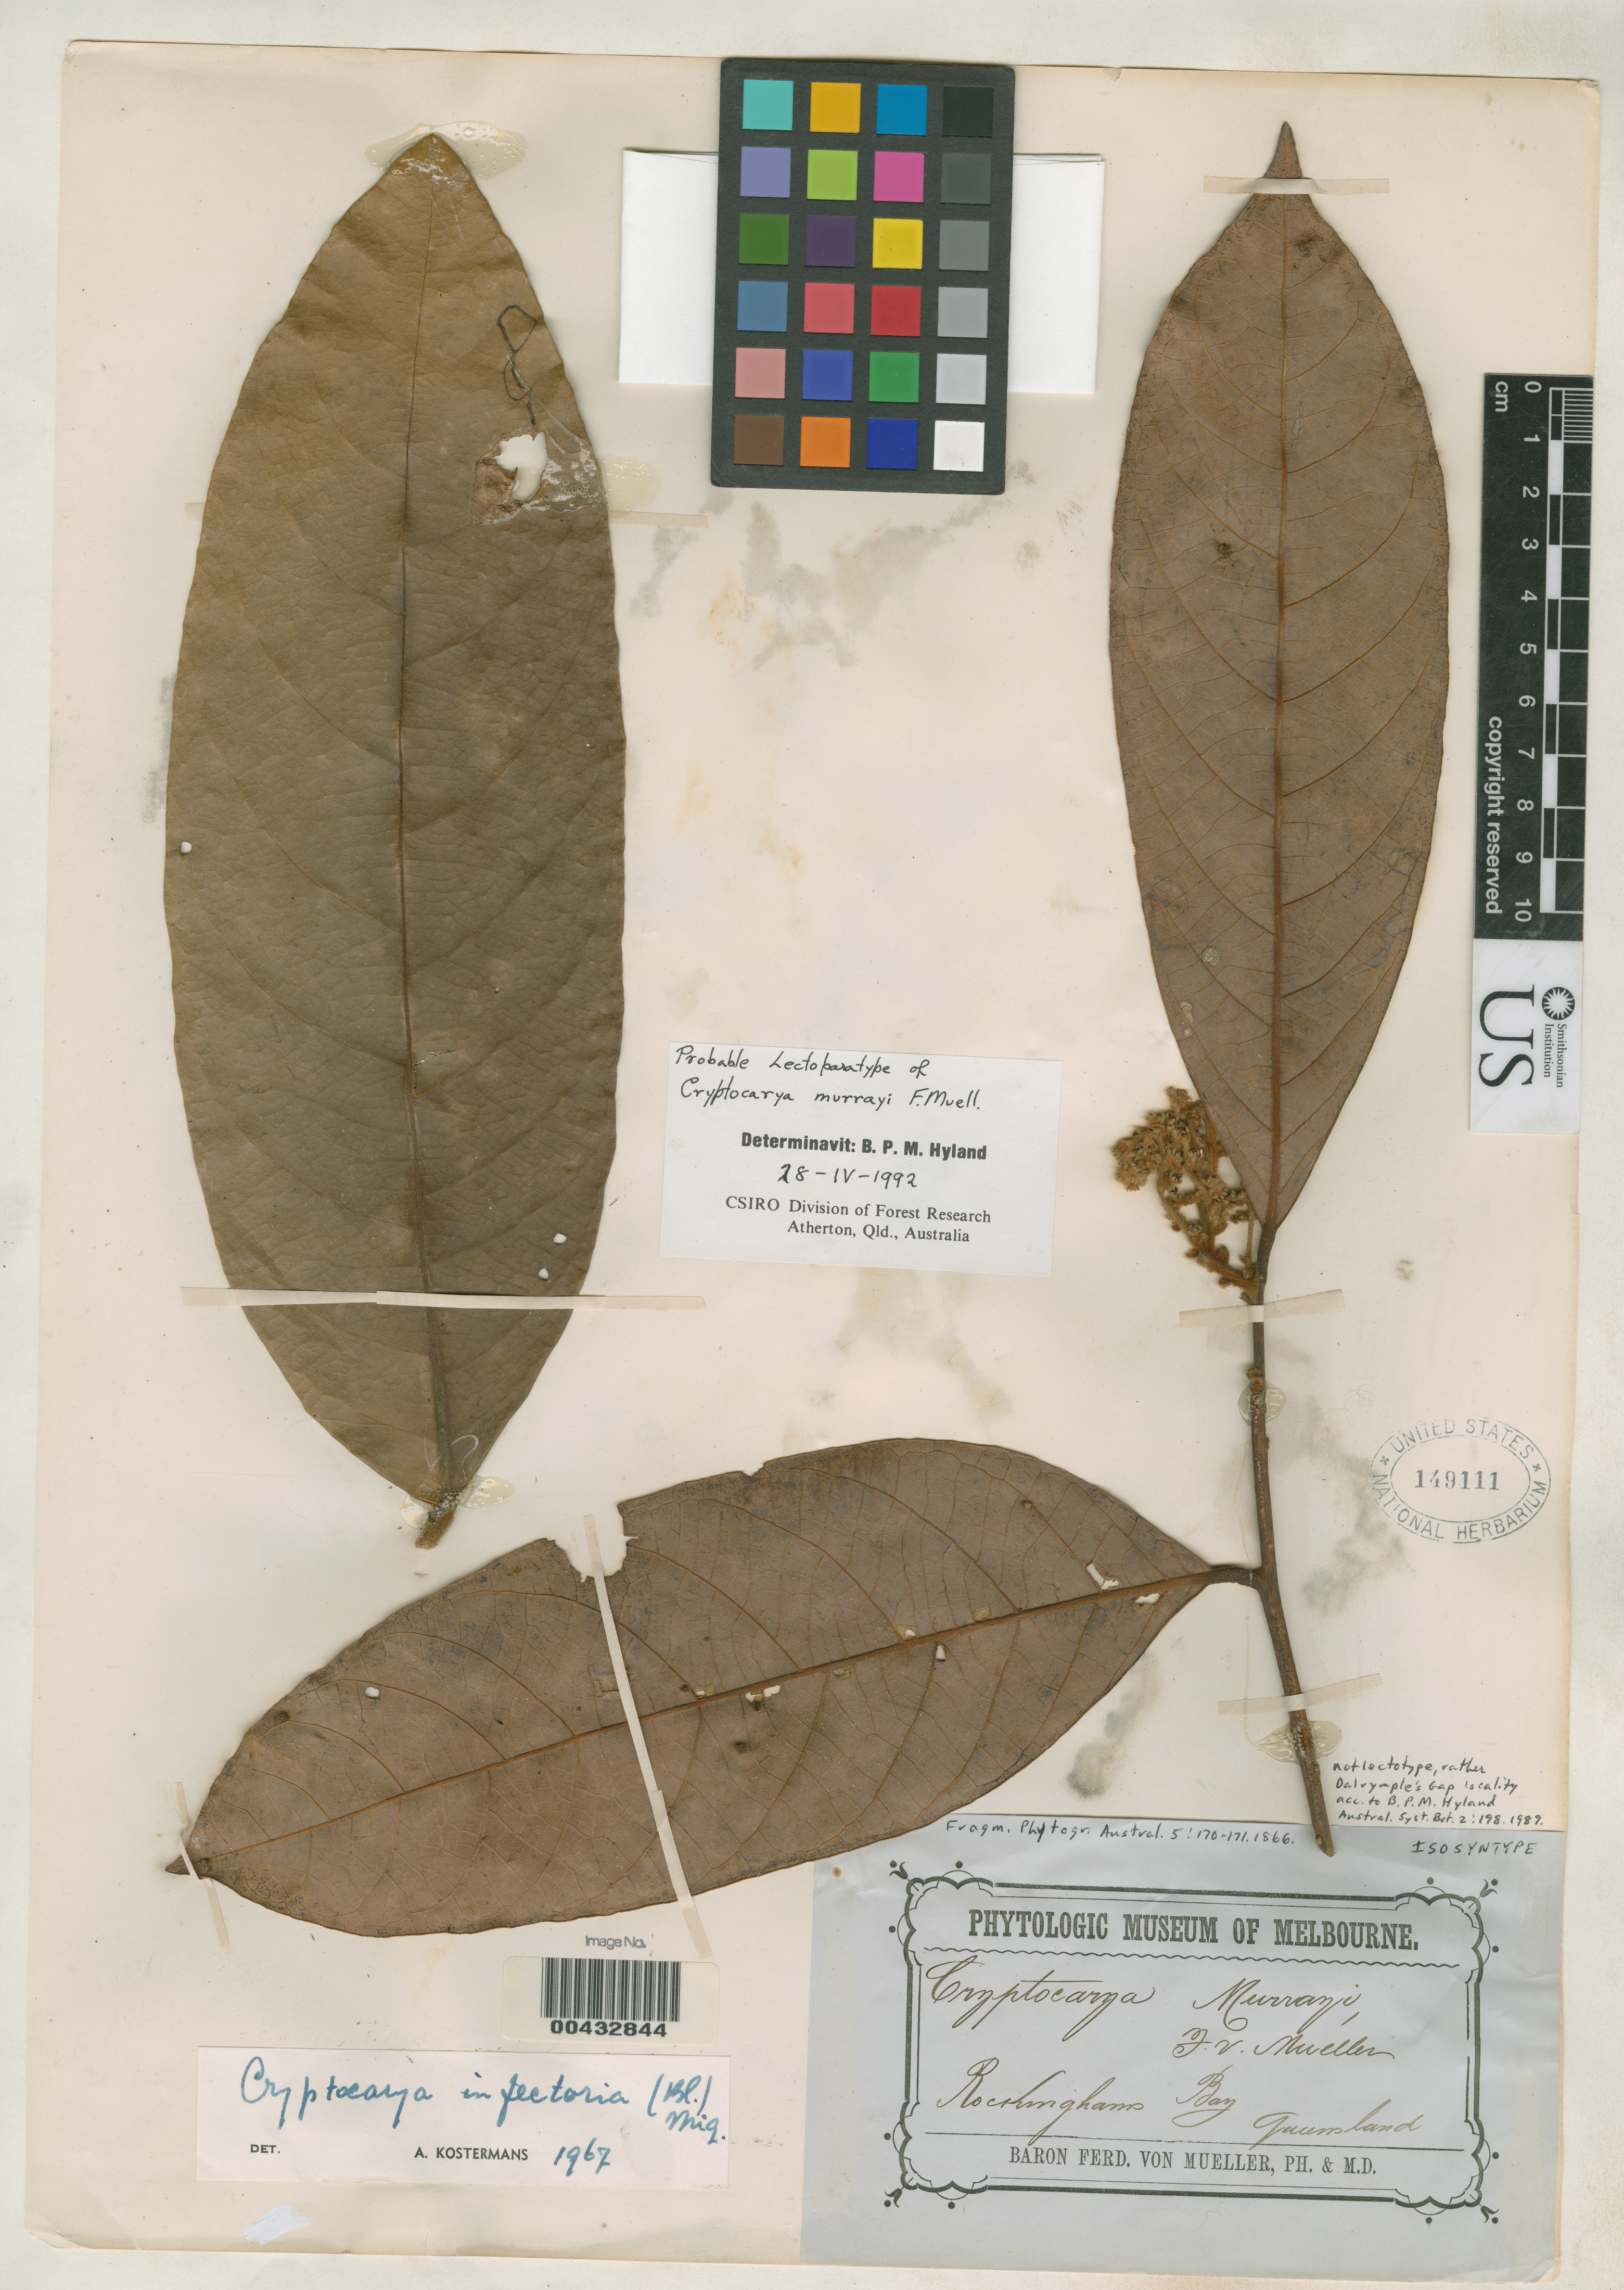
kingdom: Plantae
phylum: Tracheophyta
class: Magnoliopsida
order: Laurales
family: Lauraceae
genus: Cryptocarya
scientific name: Cryptocarya murrayi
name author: F. Muell.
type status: Isosyntype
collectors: F. Mueller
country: Australia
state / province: Queensland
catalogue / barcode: US 149111